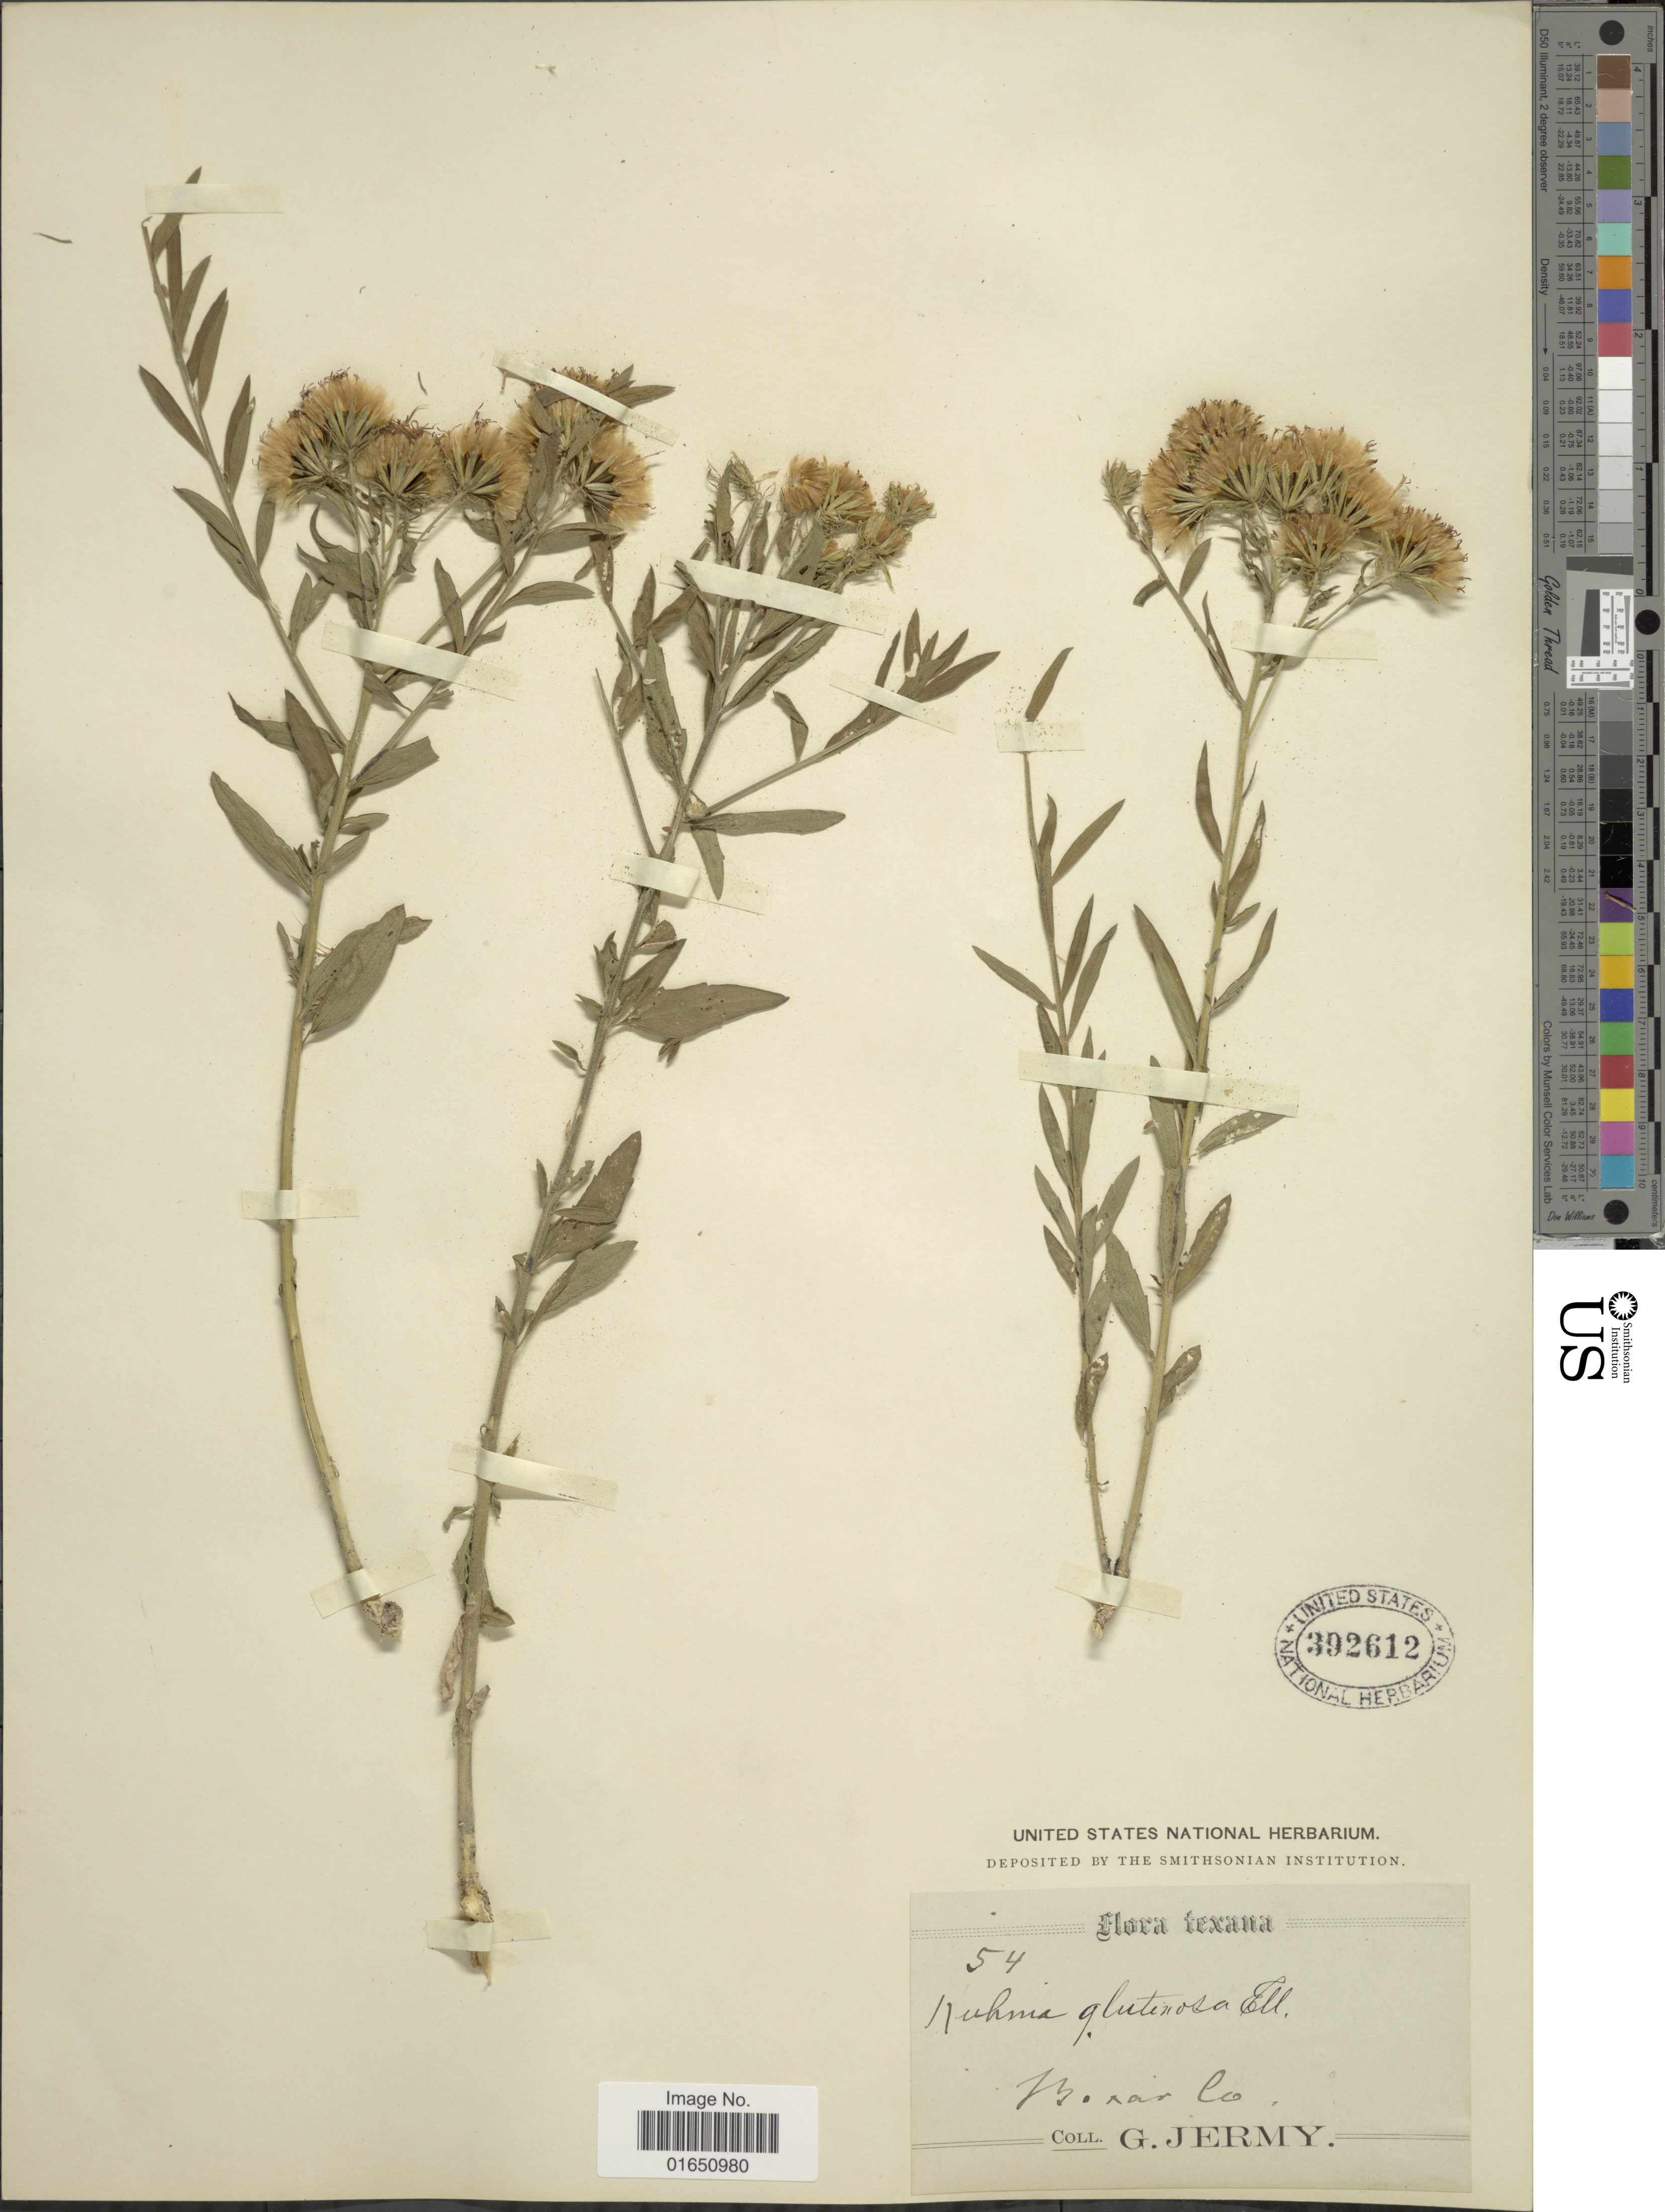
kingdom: Plantae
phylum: Tracheophyta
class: Magnoliopsida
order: Asterales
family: Asteraceae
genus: Brickellia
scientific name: Brickellia eupatorioides var. corymbulosa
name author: (Torr. & A. Gray) Shinners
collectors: G. Jermy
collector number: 54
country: United States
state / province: Texas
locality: Mixar Co.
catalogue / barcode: US 392612